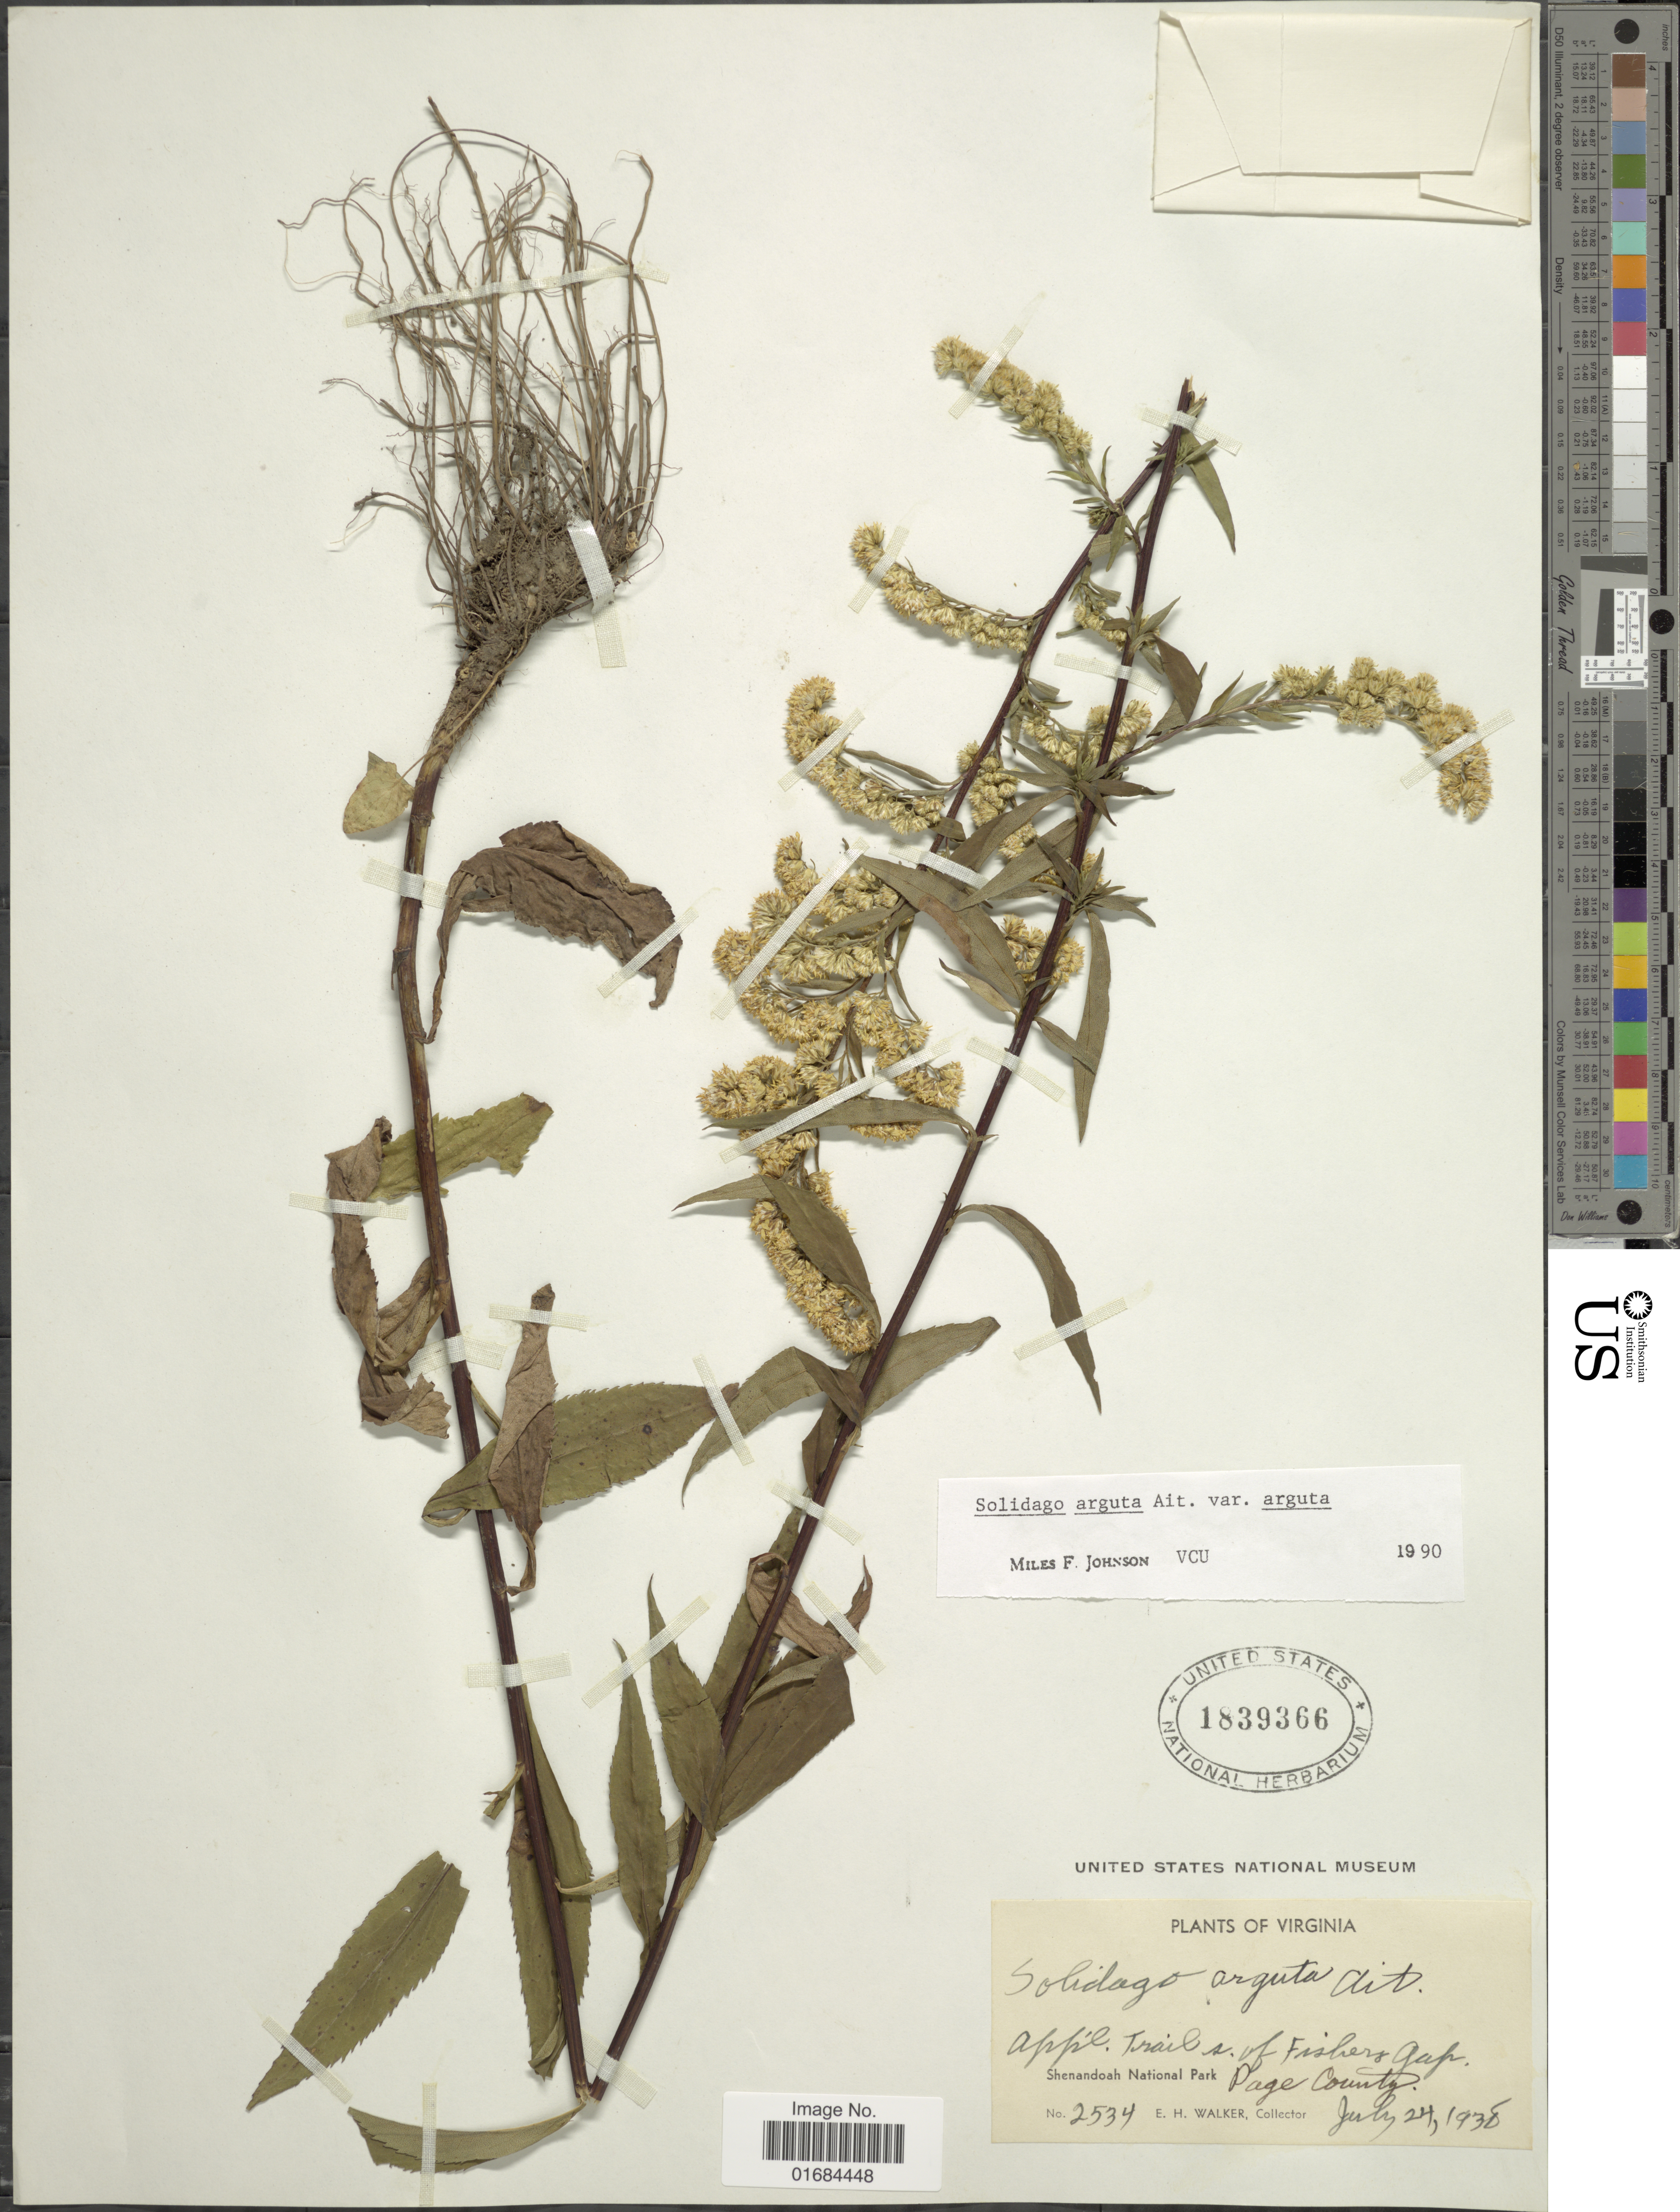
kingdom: Plantae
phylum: Tracheophyta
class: Magnoliopsida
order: Asterales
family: Asteraceae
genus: Solidago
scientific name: Solidago arguta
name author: Aiton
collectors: E. H. Walker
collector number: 2534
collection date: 1938-07-24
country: United States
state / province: Virginia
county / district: Page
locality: Trail s of Fishery Gap, Shenandoah National Park, Page County.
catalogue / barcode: US 1839366